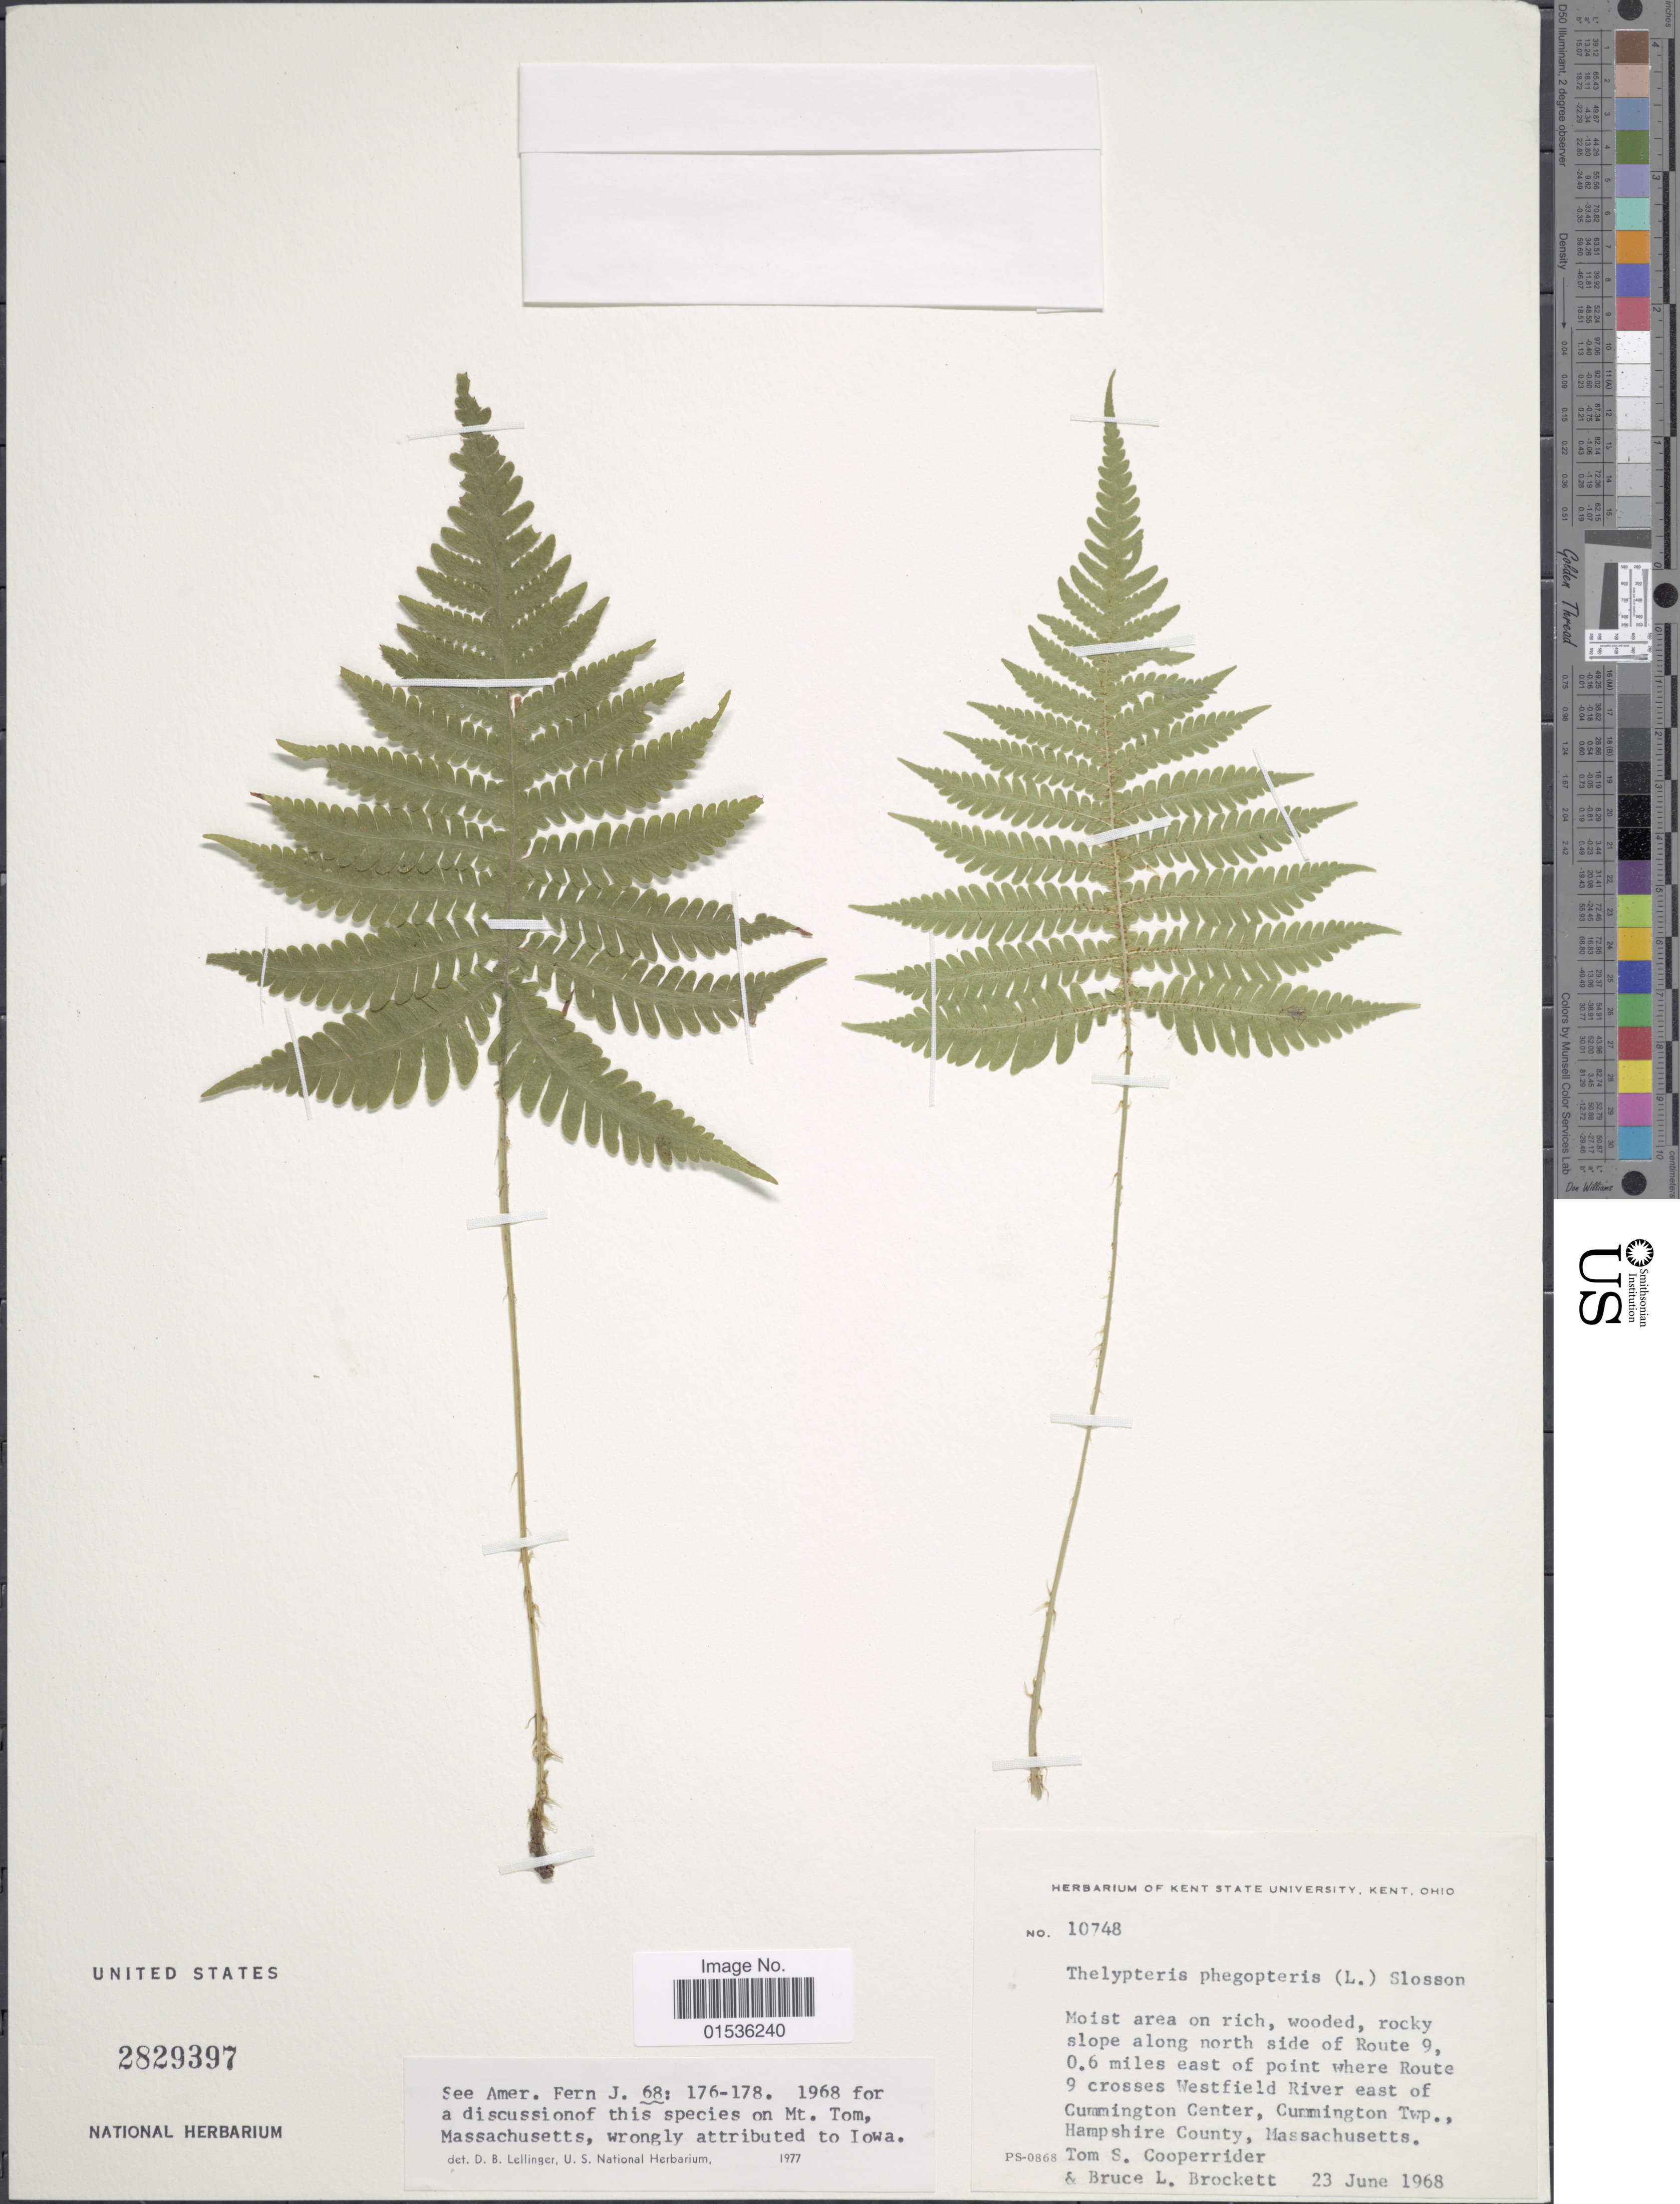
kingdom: Plantae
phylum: Tracheophyta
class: Polypodiopsida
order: Polypodiales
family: Thelypteridaceae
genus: Phegopteris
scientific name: Phegopteris connectilis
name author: (Michx.) Watt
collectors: T. S. Cooperrider & B. Brockett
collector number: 10748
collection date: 1968-06-23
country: United States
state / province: Massachusetts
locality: Rocky slope along north side of Route 9, 0.6 miles east of point where Route 9 crosses Westfield River east of Cummington Center, Cummington Twp., Hampshire County, Massachusetts.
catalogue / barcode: US 2829397